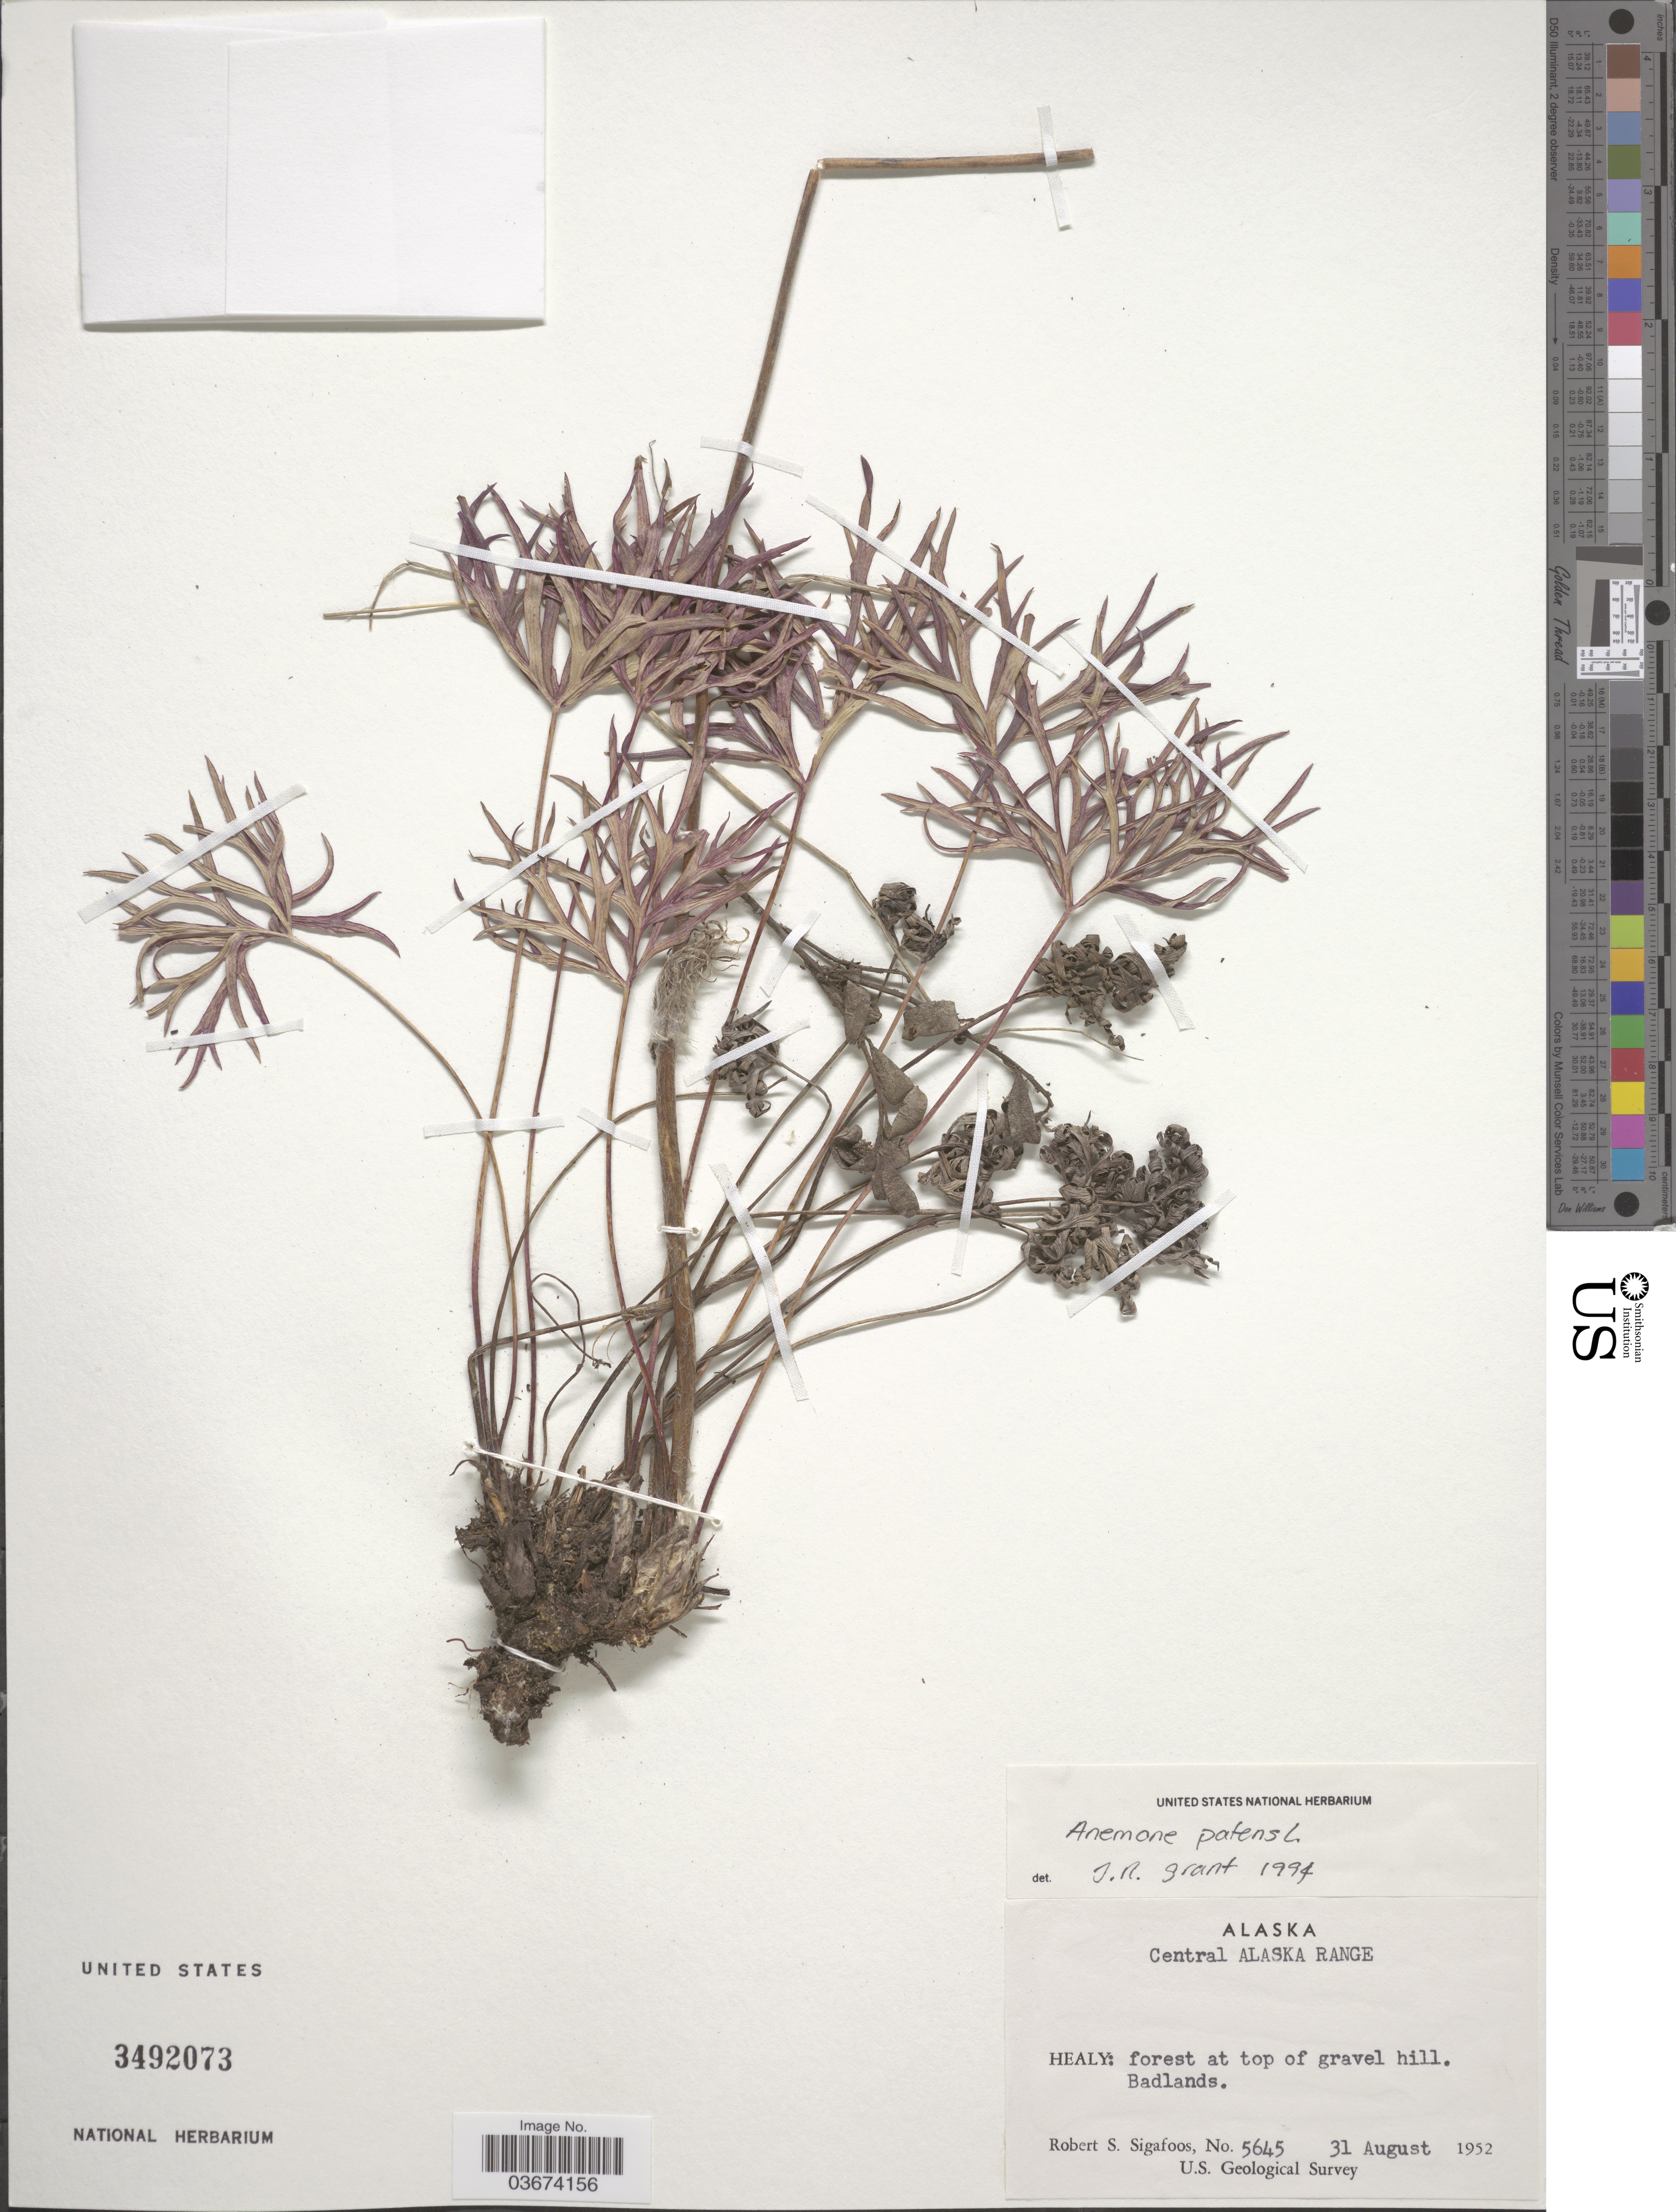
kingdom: Plantae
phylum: Tracheophyta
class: Magnoliopsida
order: Ranunculales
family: Ranunculaceae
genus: Pulsatilla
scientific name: Pulsatilla nuttalliana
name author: (DC.) Bercht. & J. Presl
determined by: Strong, Mark T., (BOT), Smithsonian Institution - National Museum of Natural History (UNITED STATES)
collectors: R. Sigafoos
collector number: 5645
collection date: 1952-08-31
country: United States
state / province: Alaska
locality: Central Alaska Range. Healy: forest at top of gravel hill. Badlands.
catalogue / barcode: US 3492073